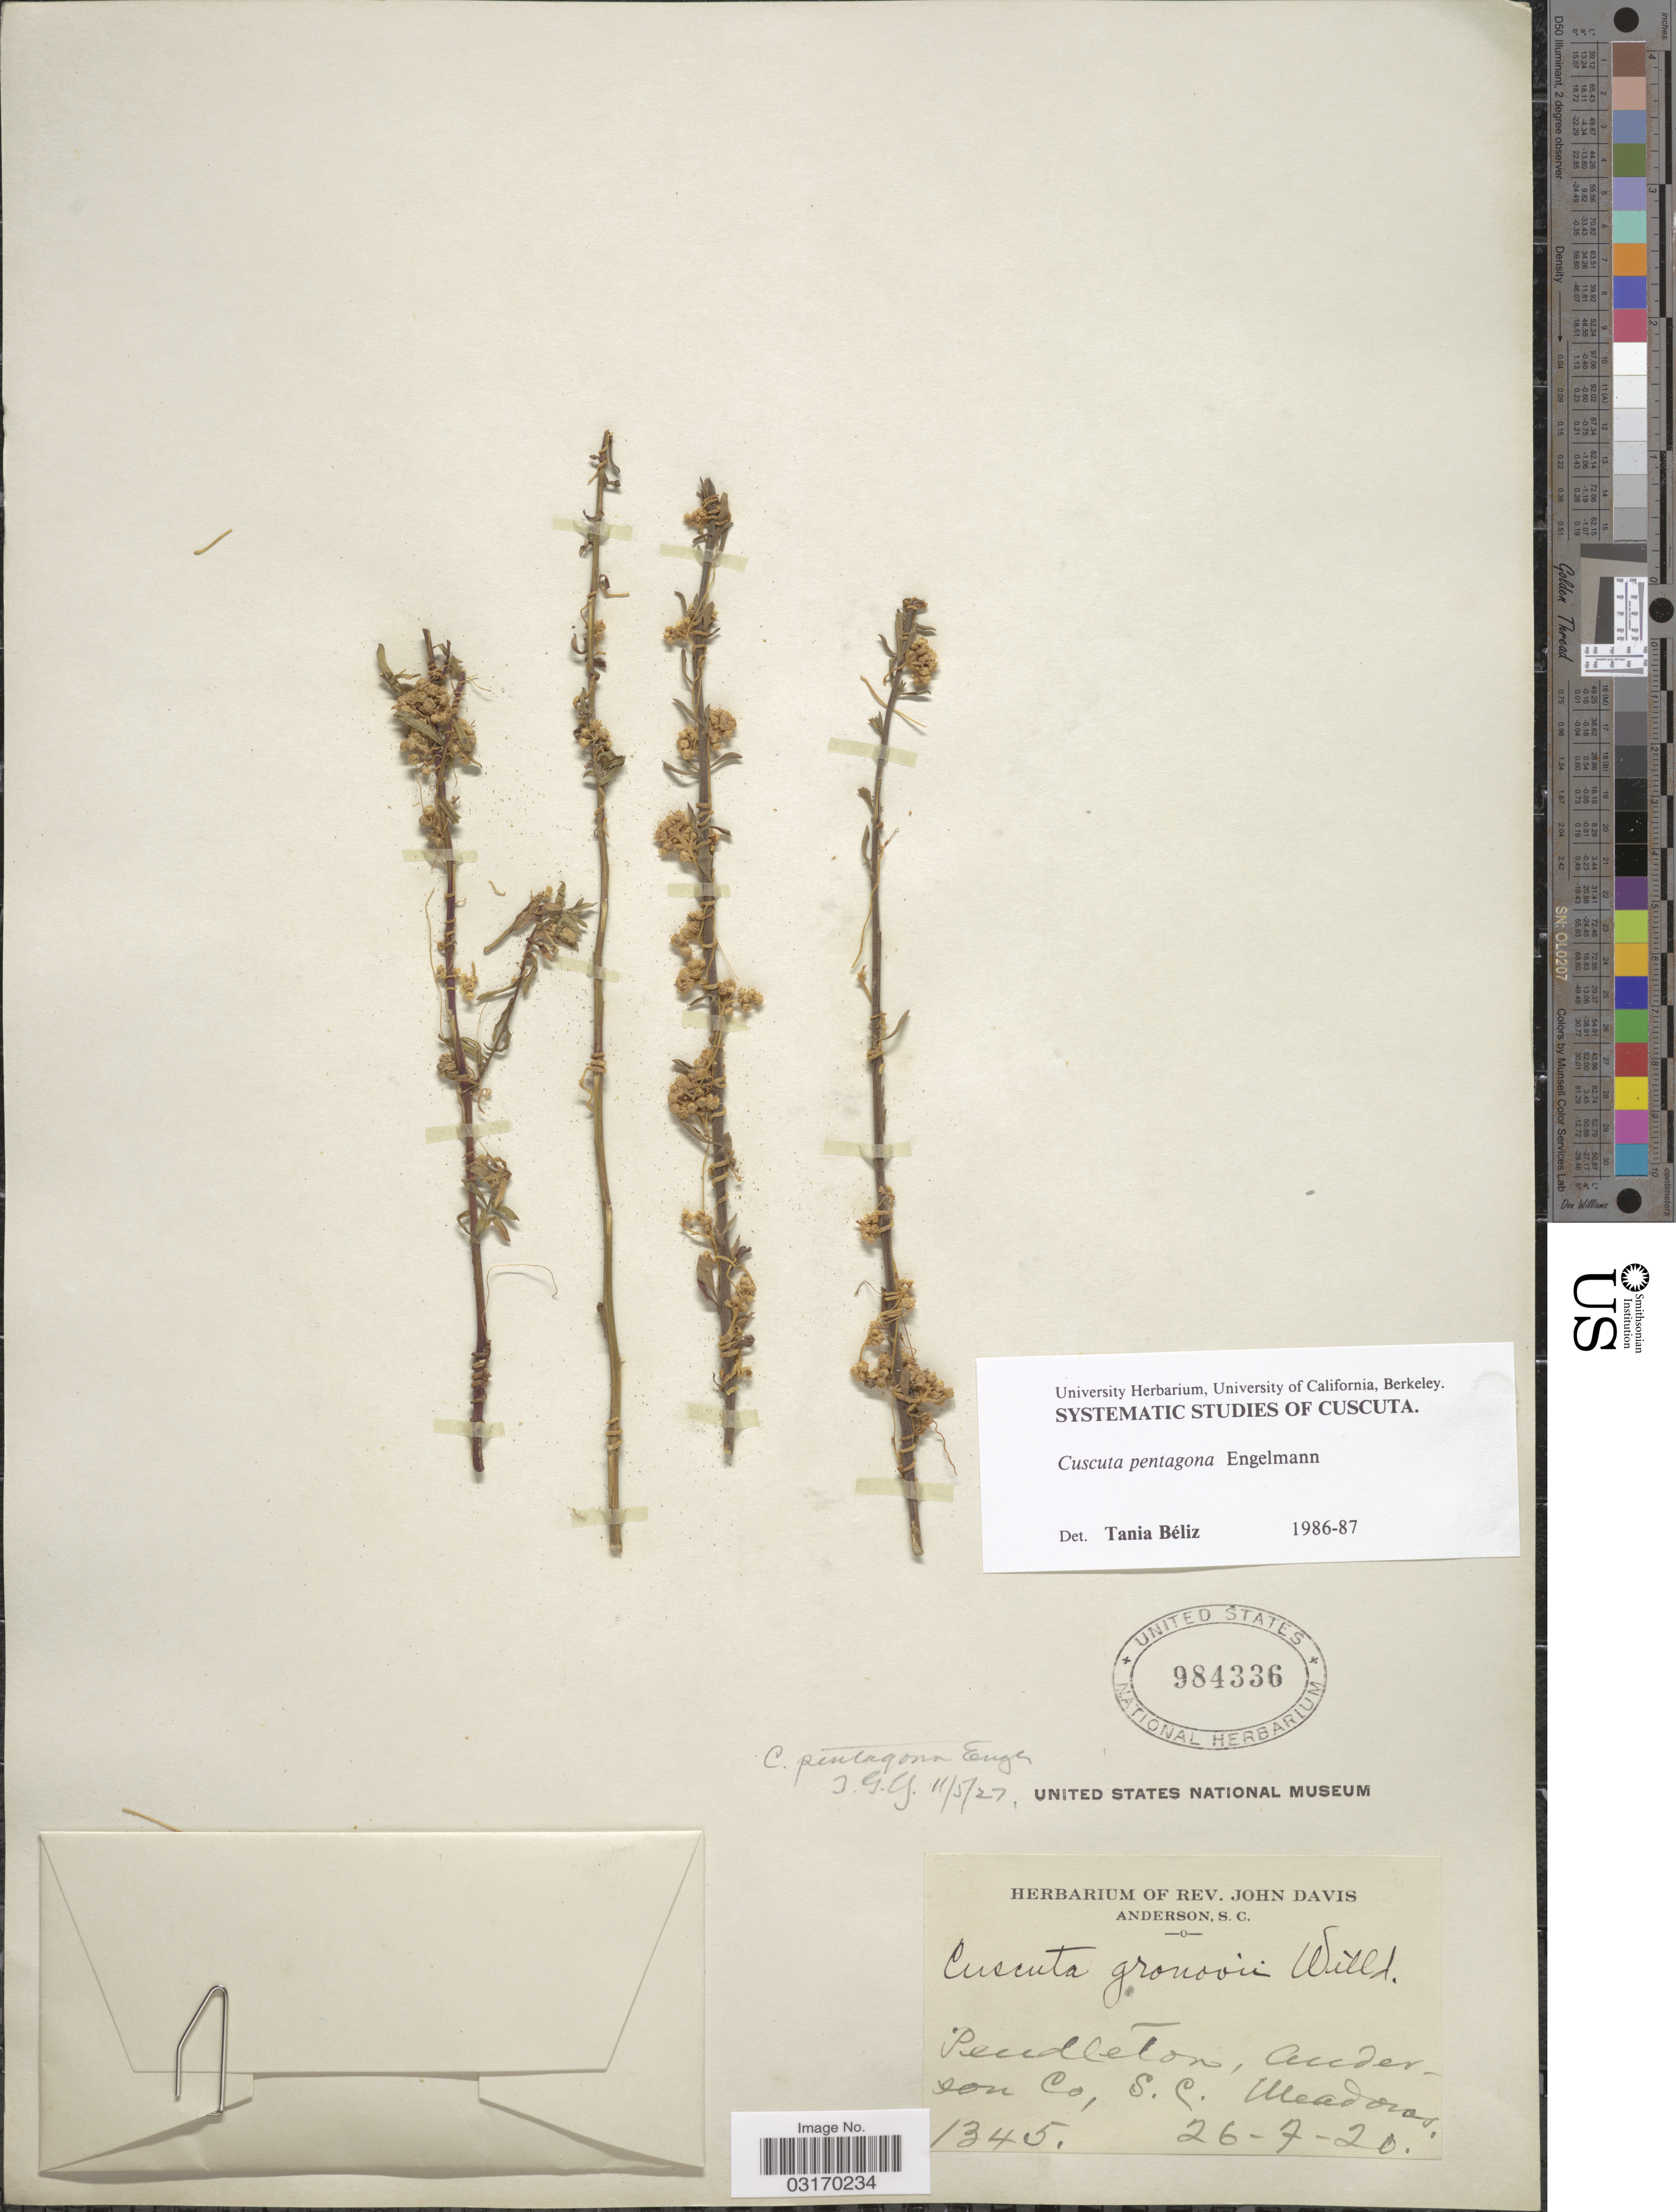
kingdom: Plantae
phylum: Tracheophyta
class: Magnoliopsida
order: Solanales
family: Convolvulaceae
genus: Cuscuta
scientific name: Cuscuta pentagona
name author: Engelm.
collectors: ex herb. Rev. John Davis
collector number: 1345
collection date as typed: Transcribed d/m/y: 26/7/20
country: United States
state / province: South Carolina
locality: Pendleton, Anderson Co.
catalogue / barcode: US 984336